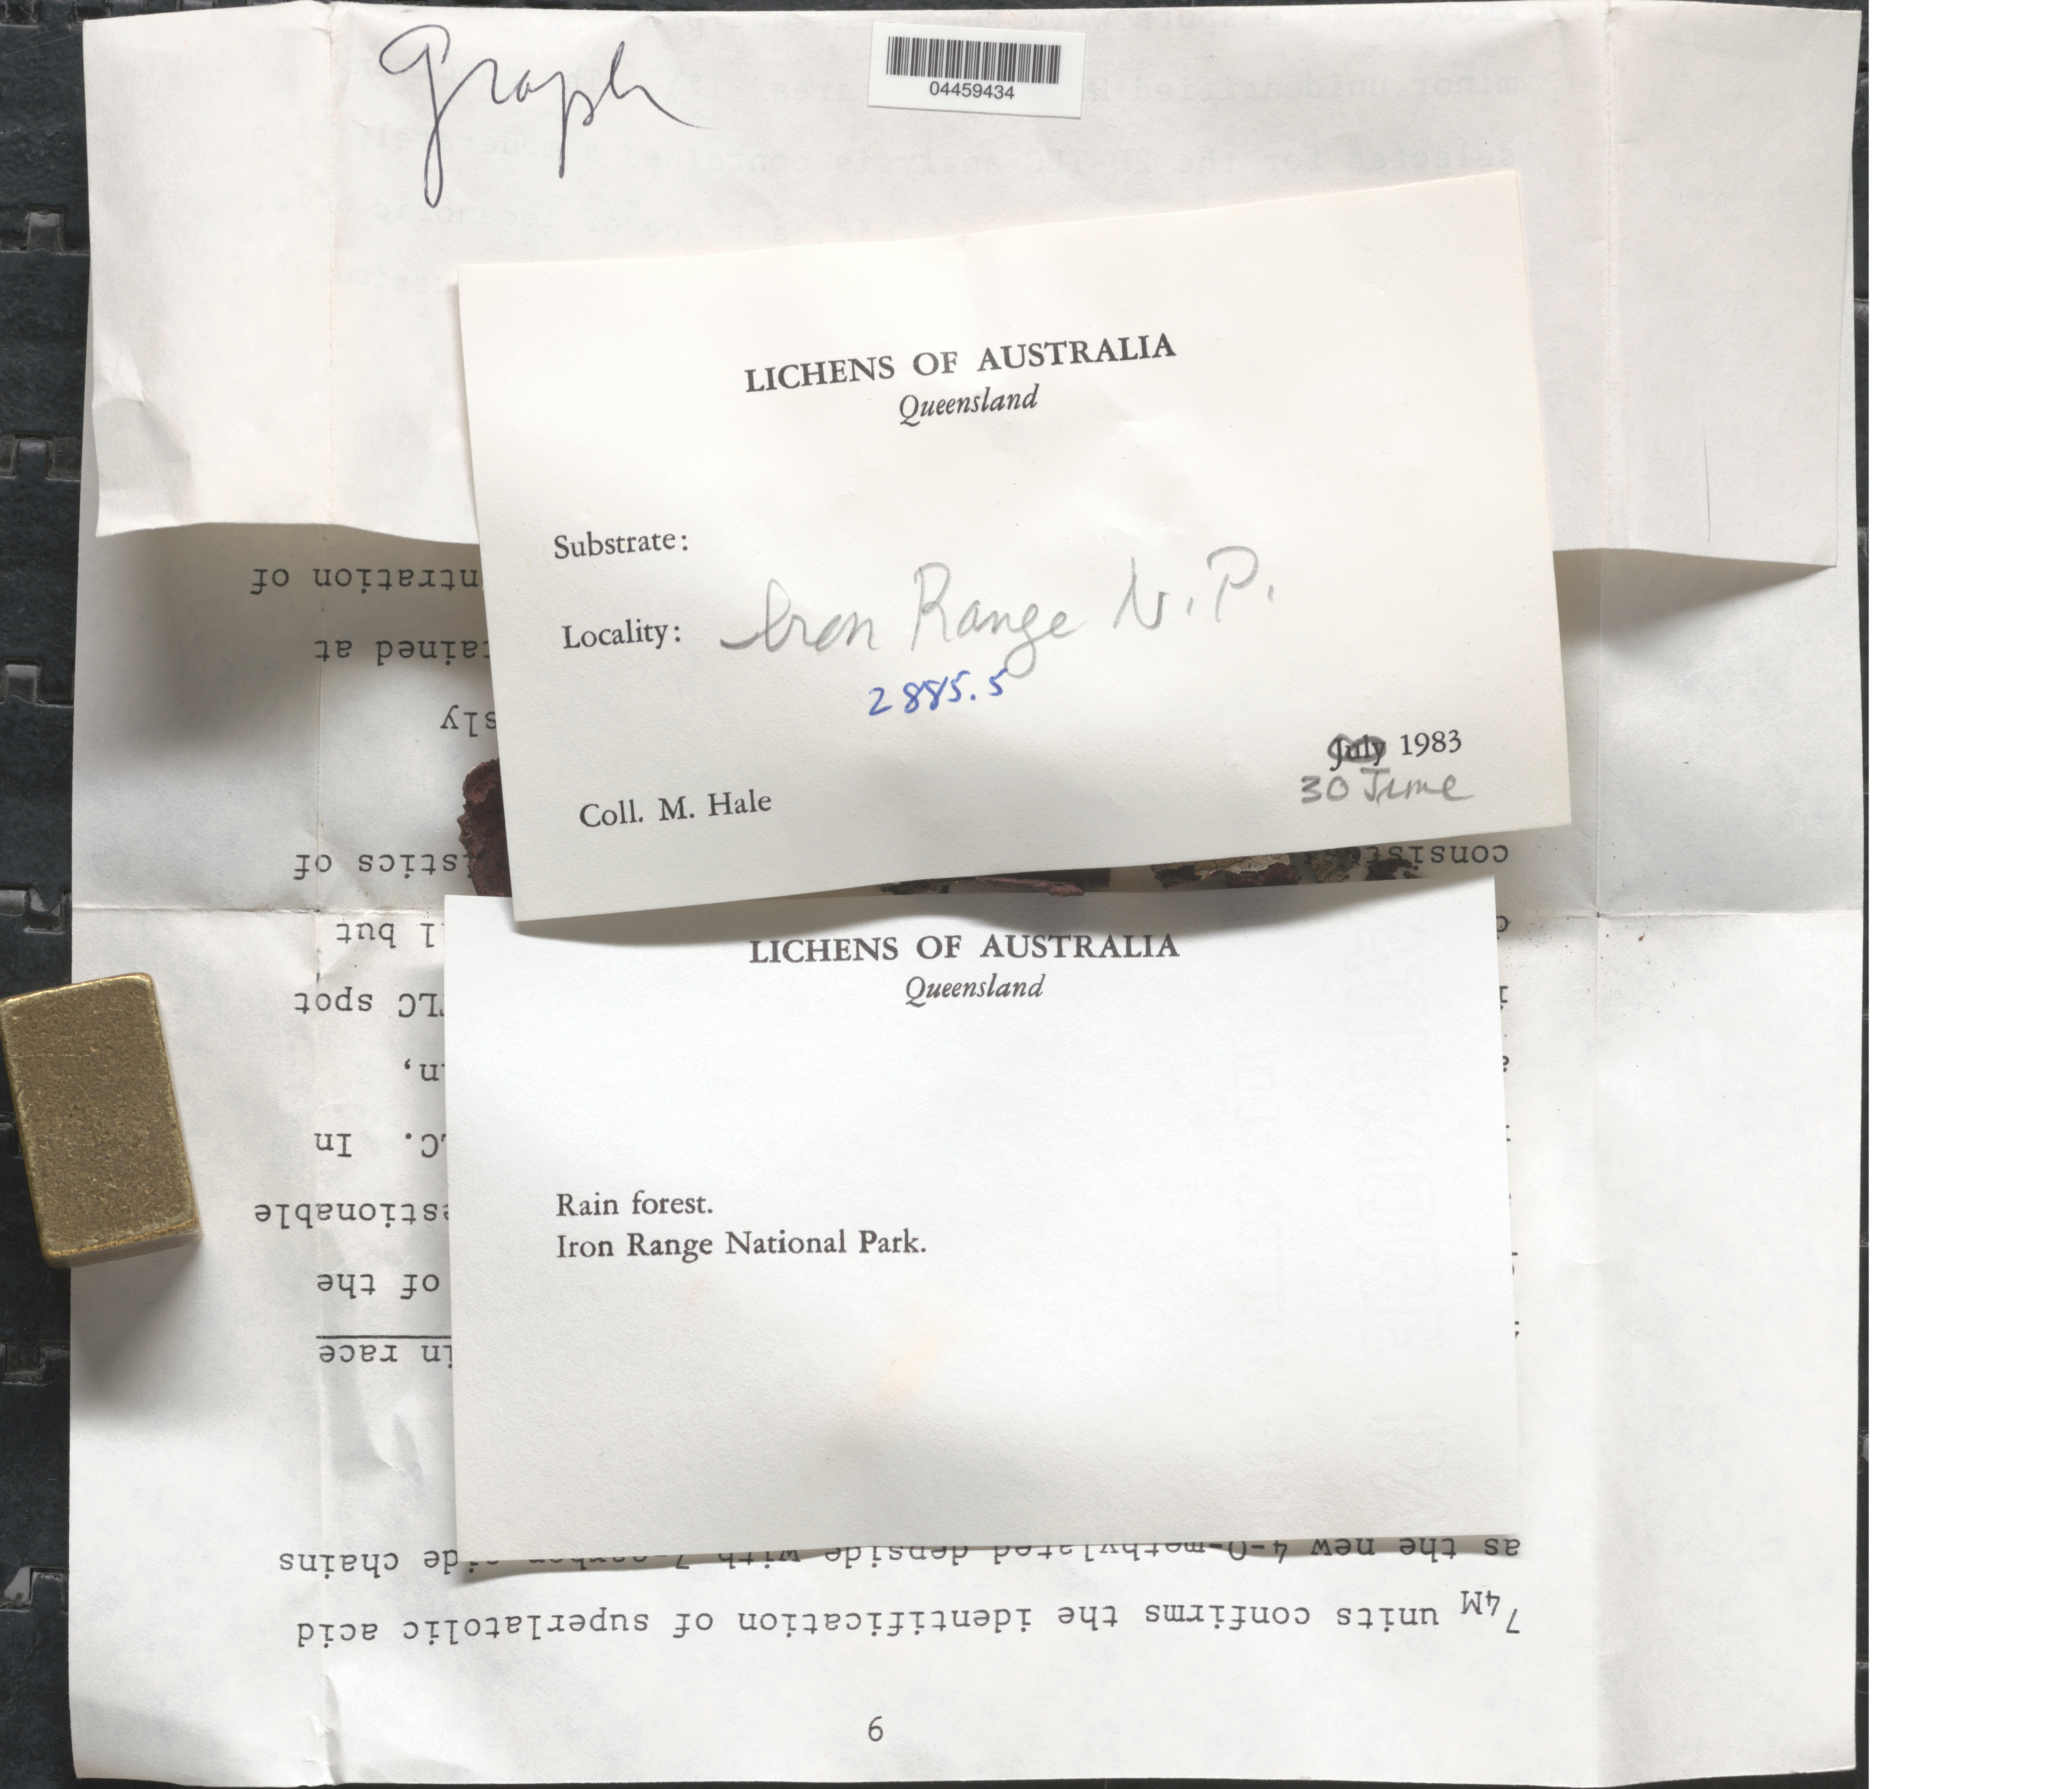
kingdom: Fungi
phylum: Ascomycota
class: Lecanoromycetes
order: Ostropales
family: Graphidaceae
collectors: M. Hale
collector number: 28855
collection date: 1983-06-30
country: Australia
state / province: Queensland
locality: Iron Range National Park.